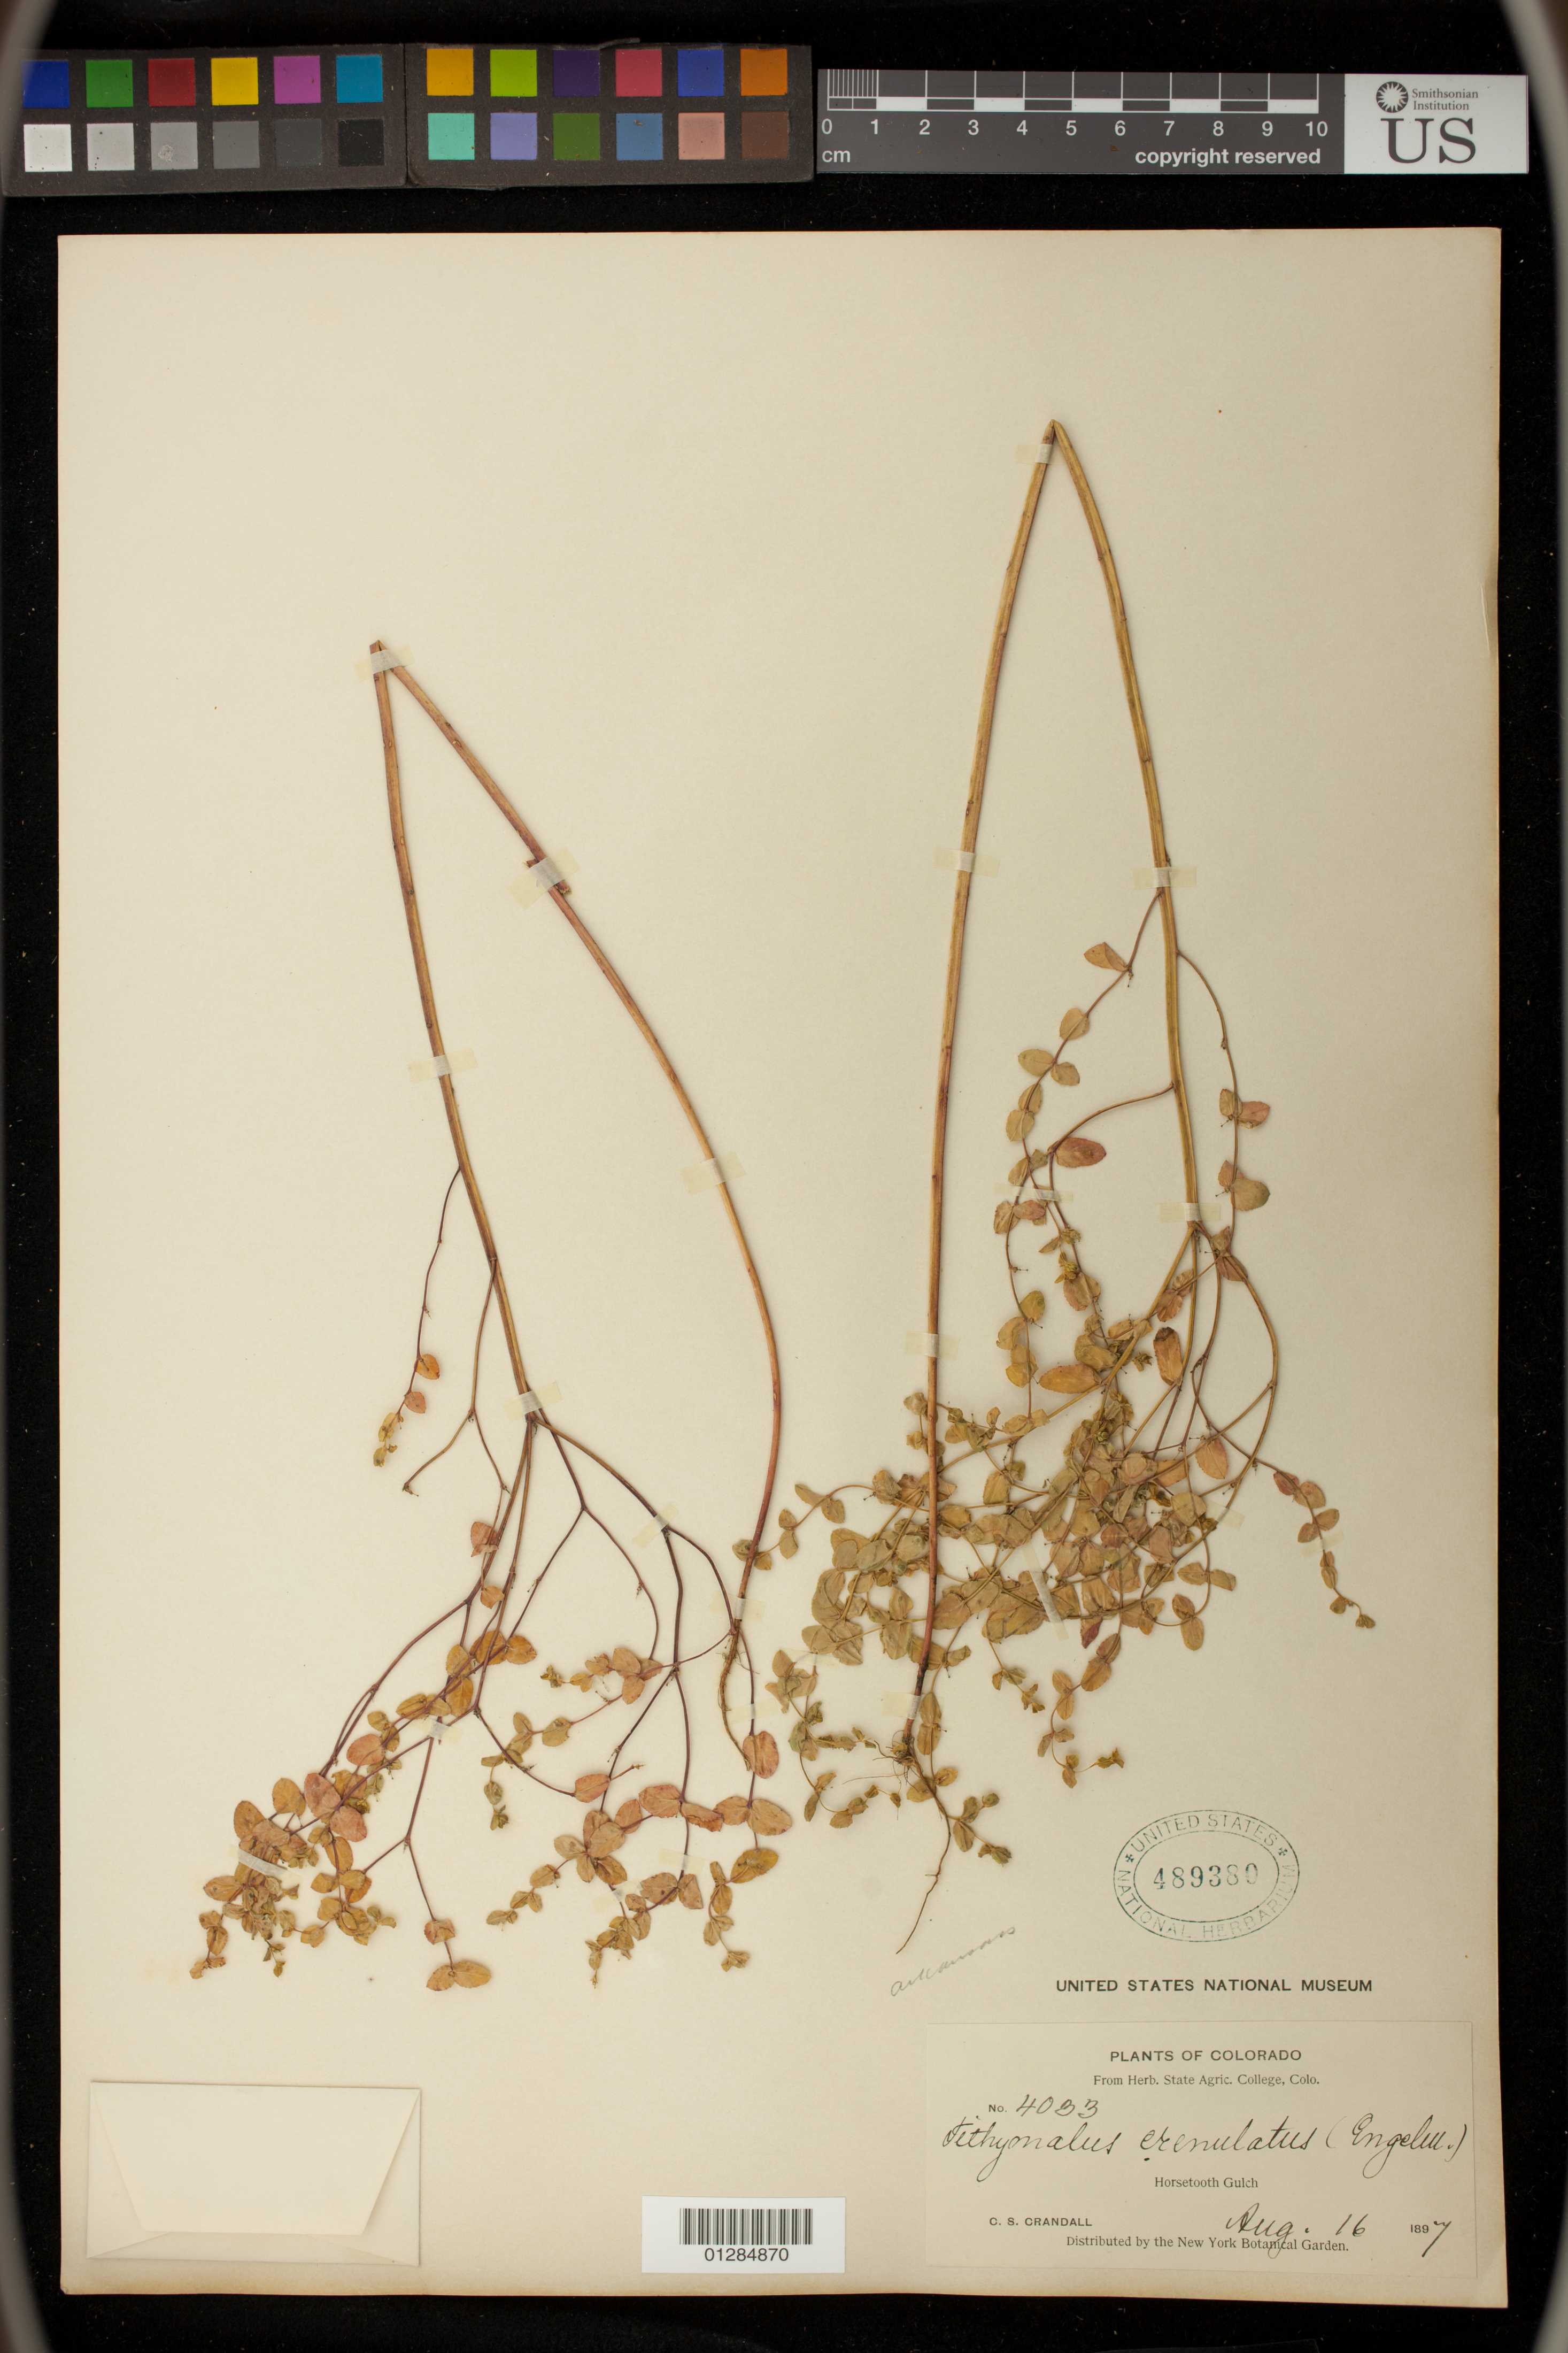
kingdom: Plantae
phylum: Tracheophyta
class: Magnoliopsida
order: Malpighiales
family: Euphorbiaceae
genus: Euphorbia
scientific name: Euphorbia spathulata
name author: Lam.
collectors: C. Crandall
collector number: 4033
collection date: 1897-08-16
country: United States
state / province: Colorado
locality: Horsetooth Gulch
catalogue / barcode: US 489380